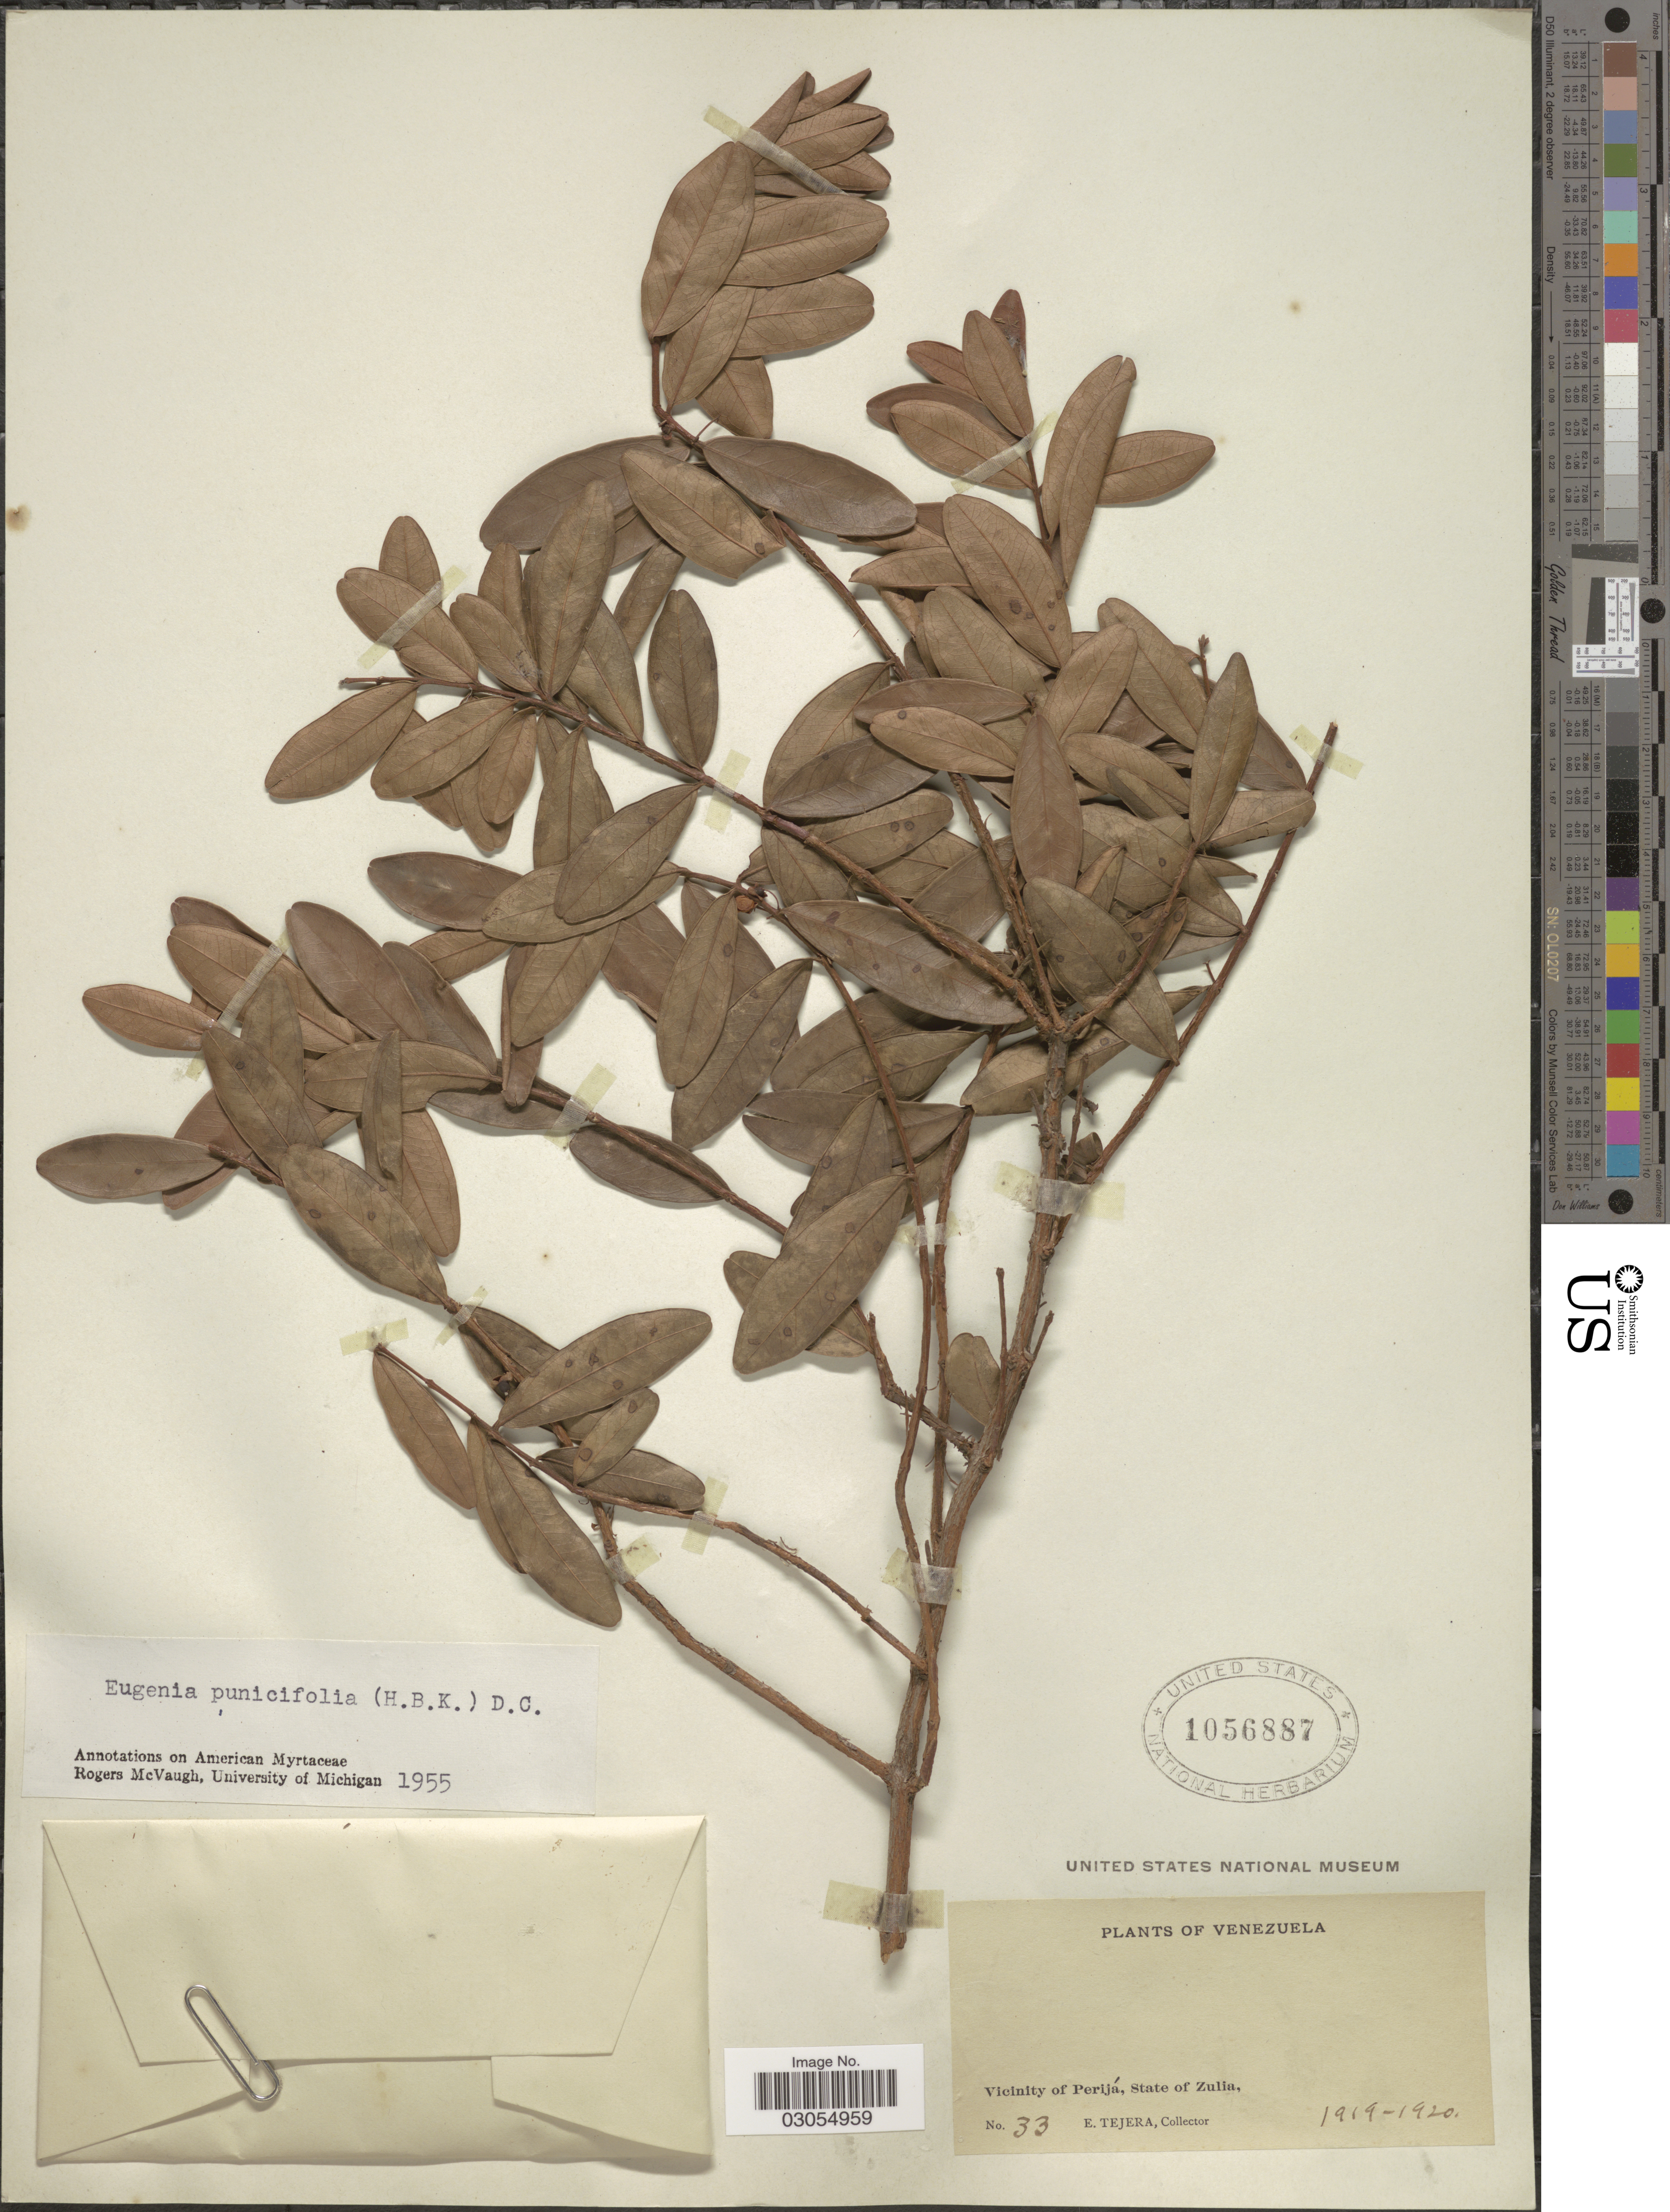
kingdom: Plantae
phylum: Tracheophyta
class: Magnoliopsida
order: Myrtales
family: Myrtaceae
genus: Eugenia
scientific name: Eugenia punicifolia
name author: (Kunth) DC.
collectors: E. Tejera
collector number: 33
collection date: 1919/1920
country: Venezuela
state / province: Zulia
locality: Vicinity of Perijá.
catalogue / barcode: US 1056887